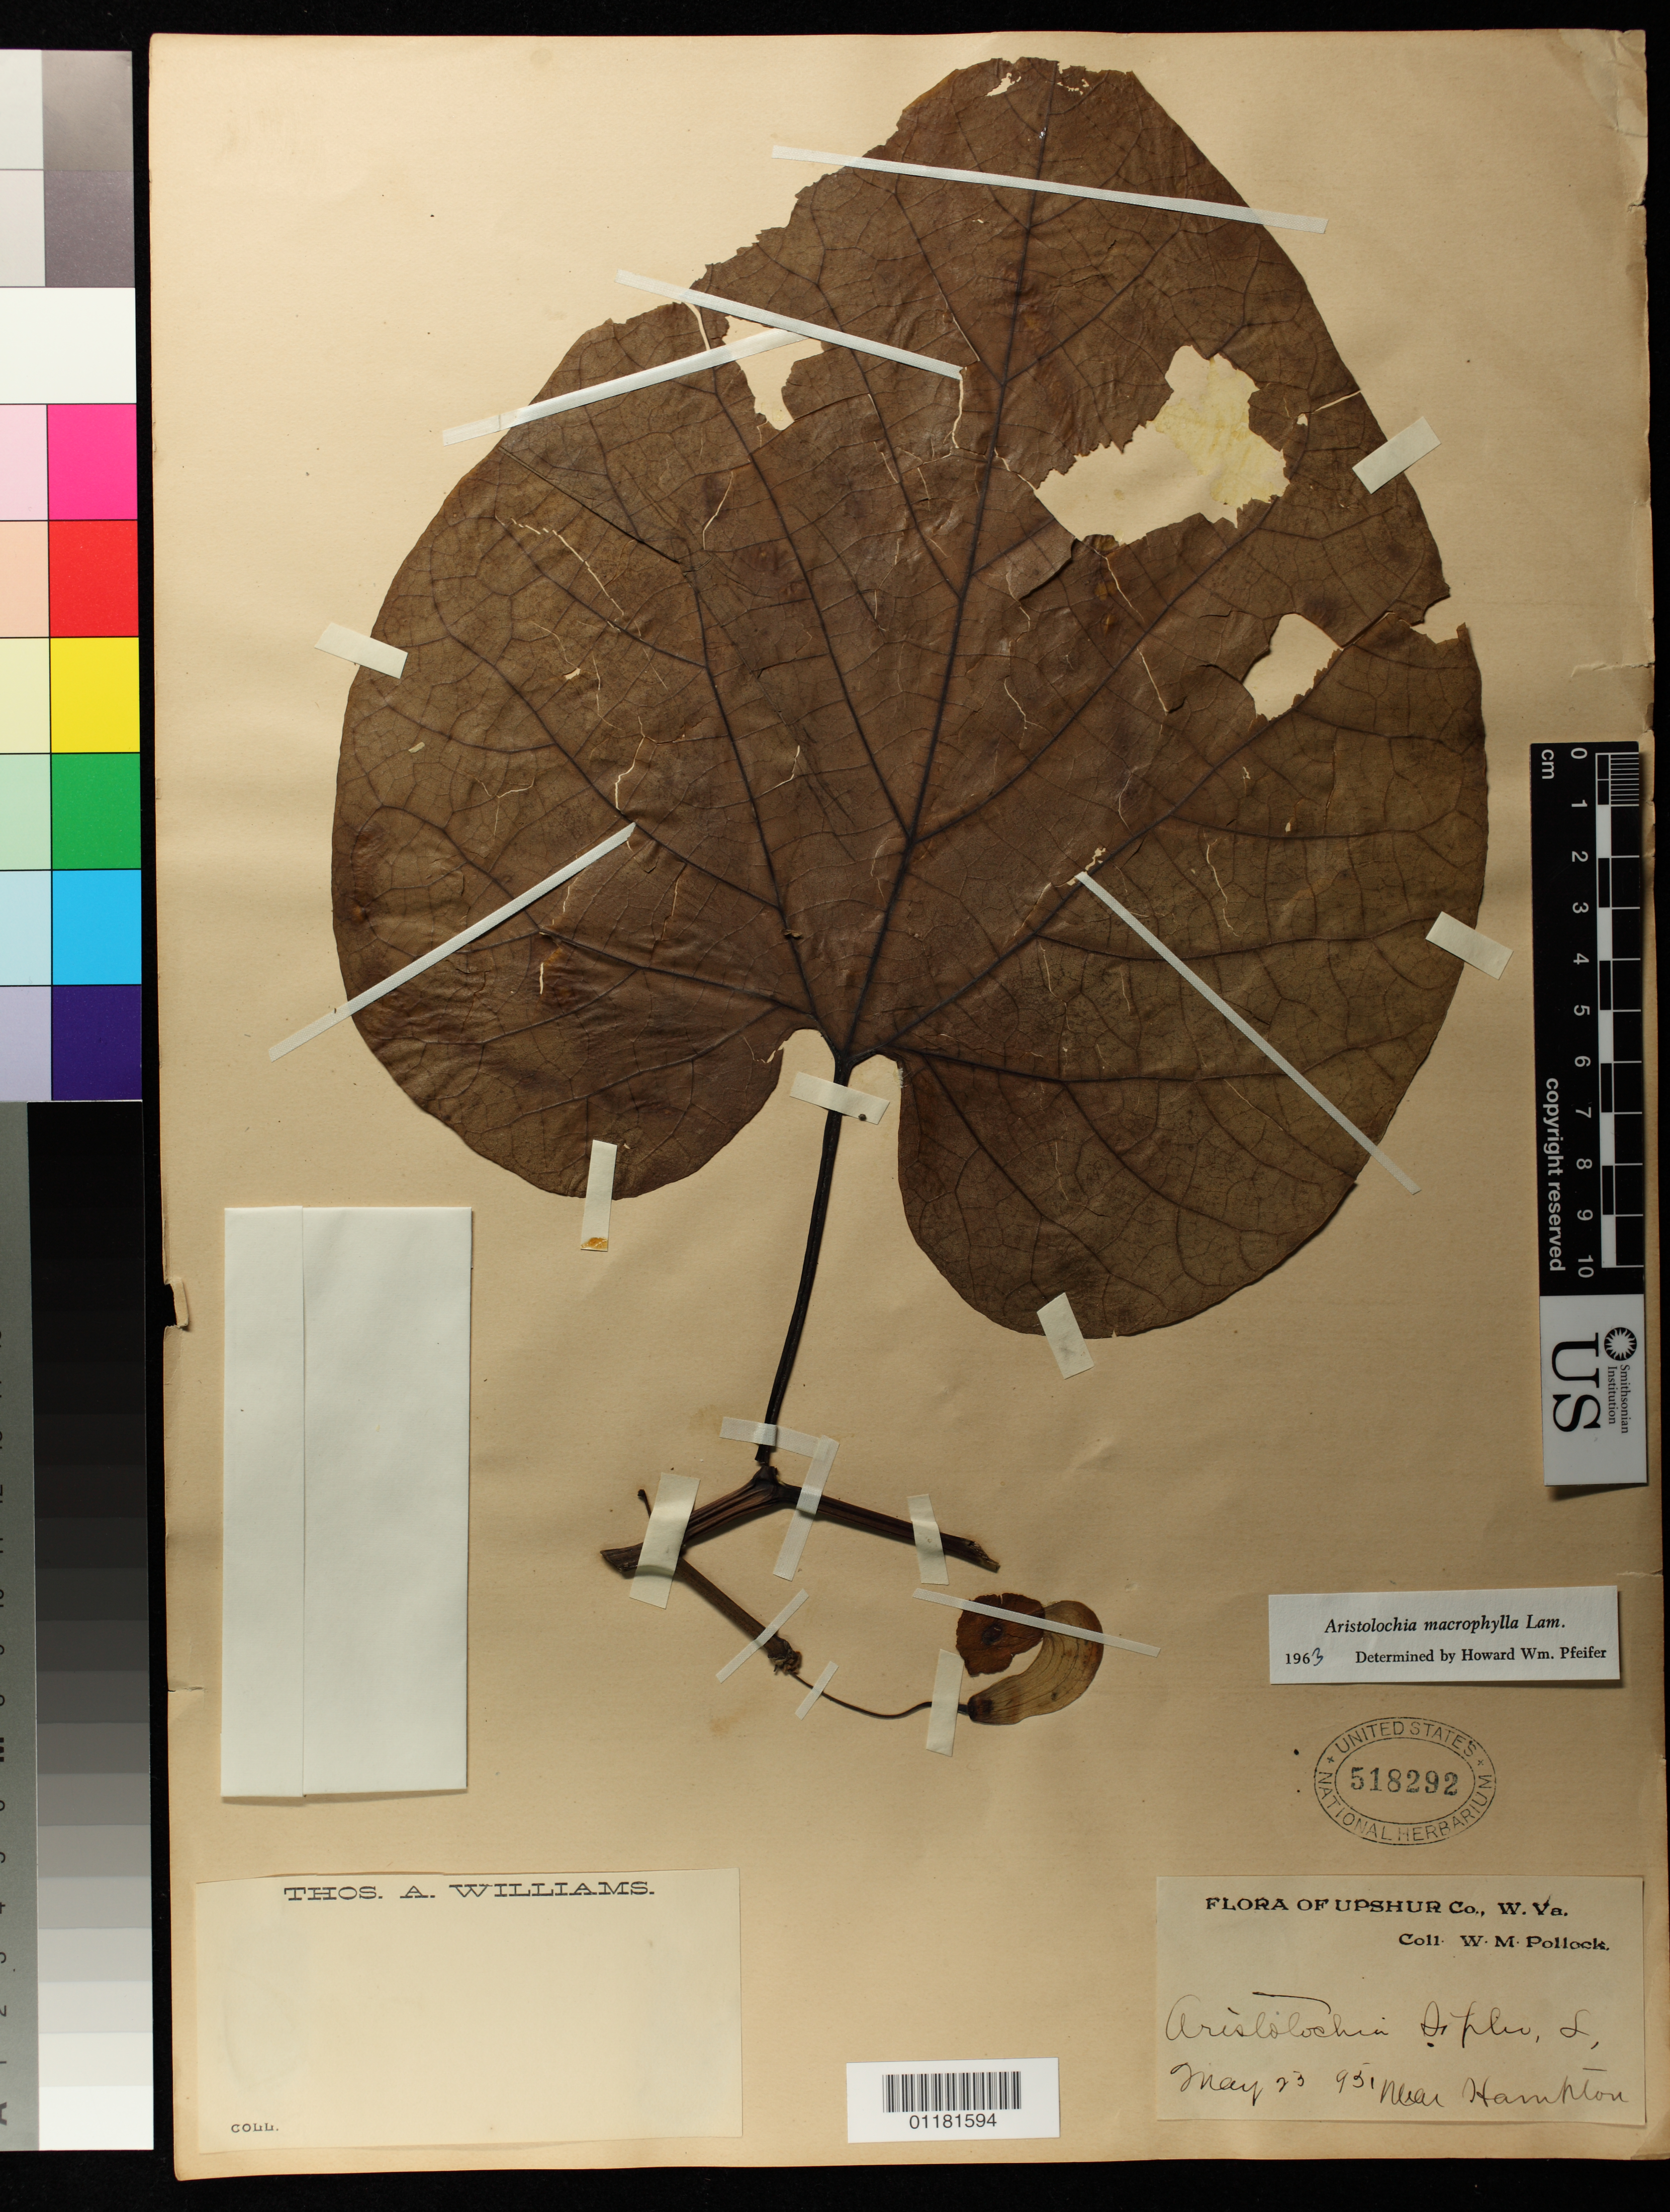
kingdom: Plantae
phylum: Tracheophyta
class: Magnoliopsida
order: Piperales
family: Aristolochiaceae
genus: Aristolochia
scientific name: Aristolochia macrophylla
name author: Lam.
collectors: W. M. Pollock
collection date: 1895-05-23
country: United States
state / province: West Virginia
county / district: Upshur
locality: Near Hampton, Upshur County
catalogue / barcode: US 518292